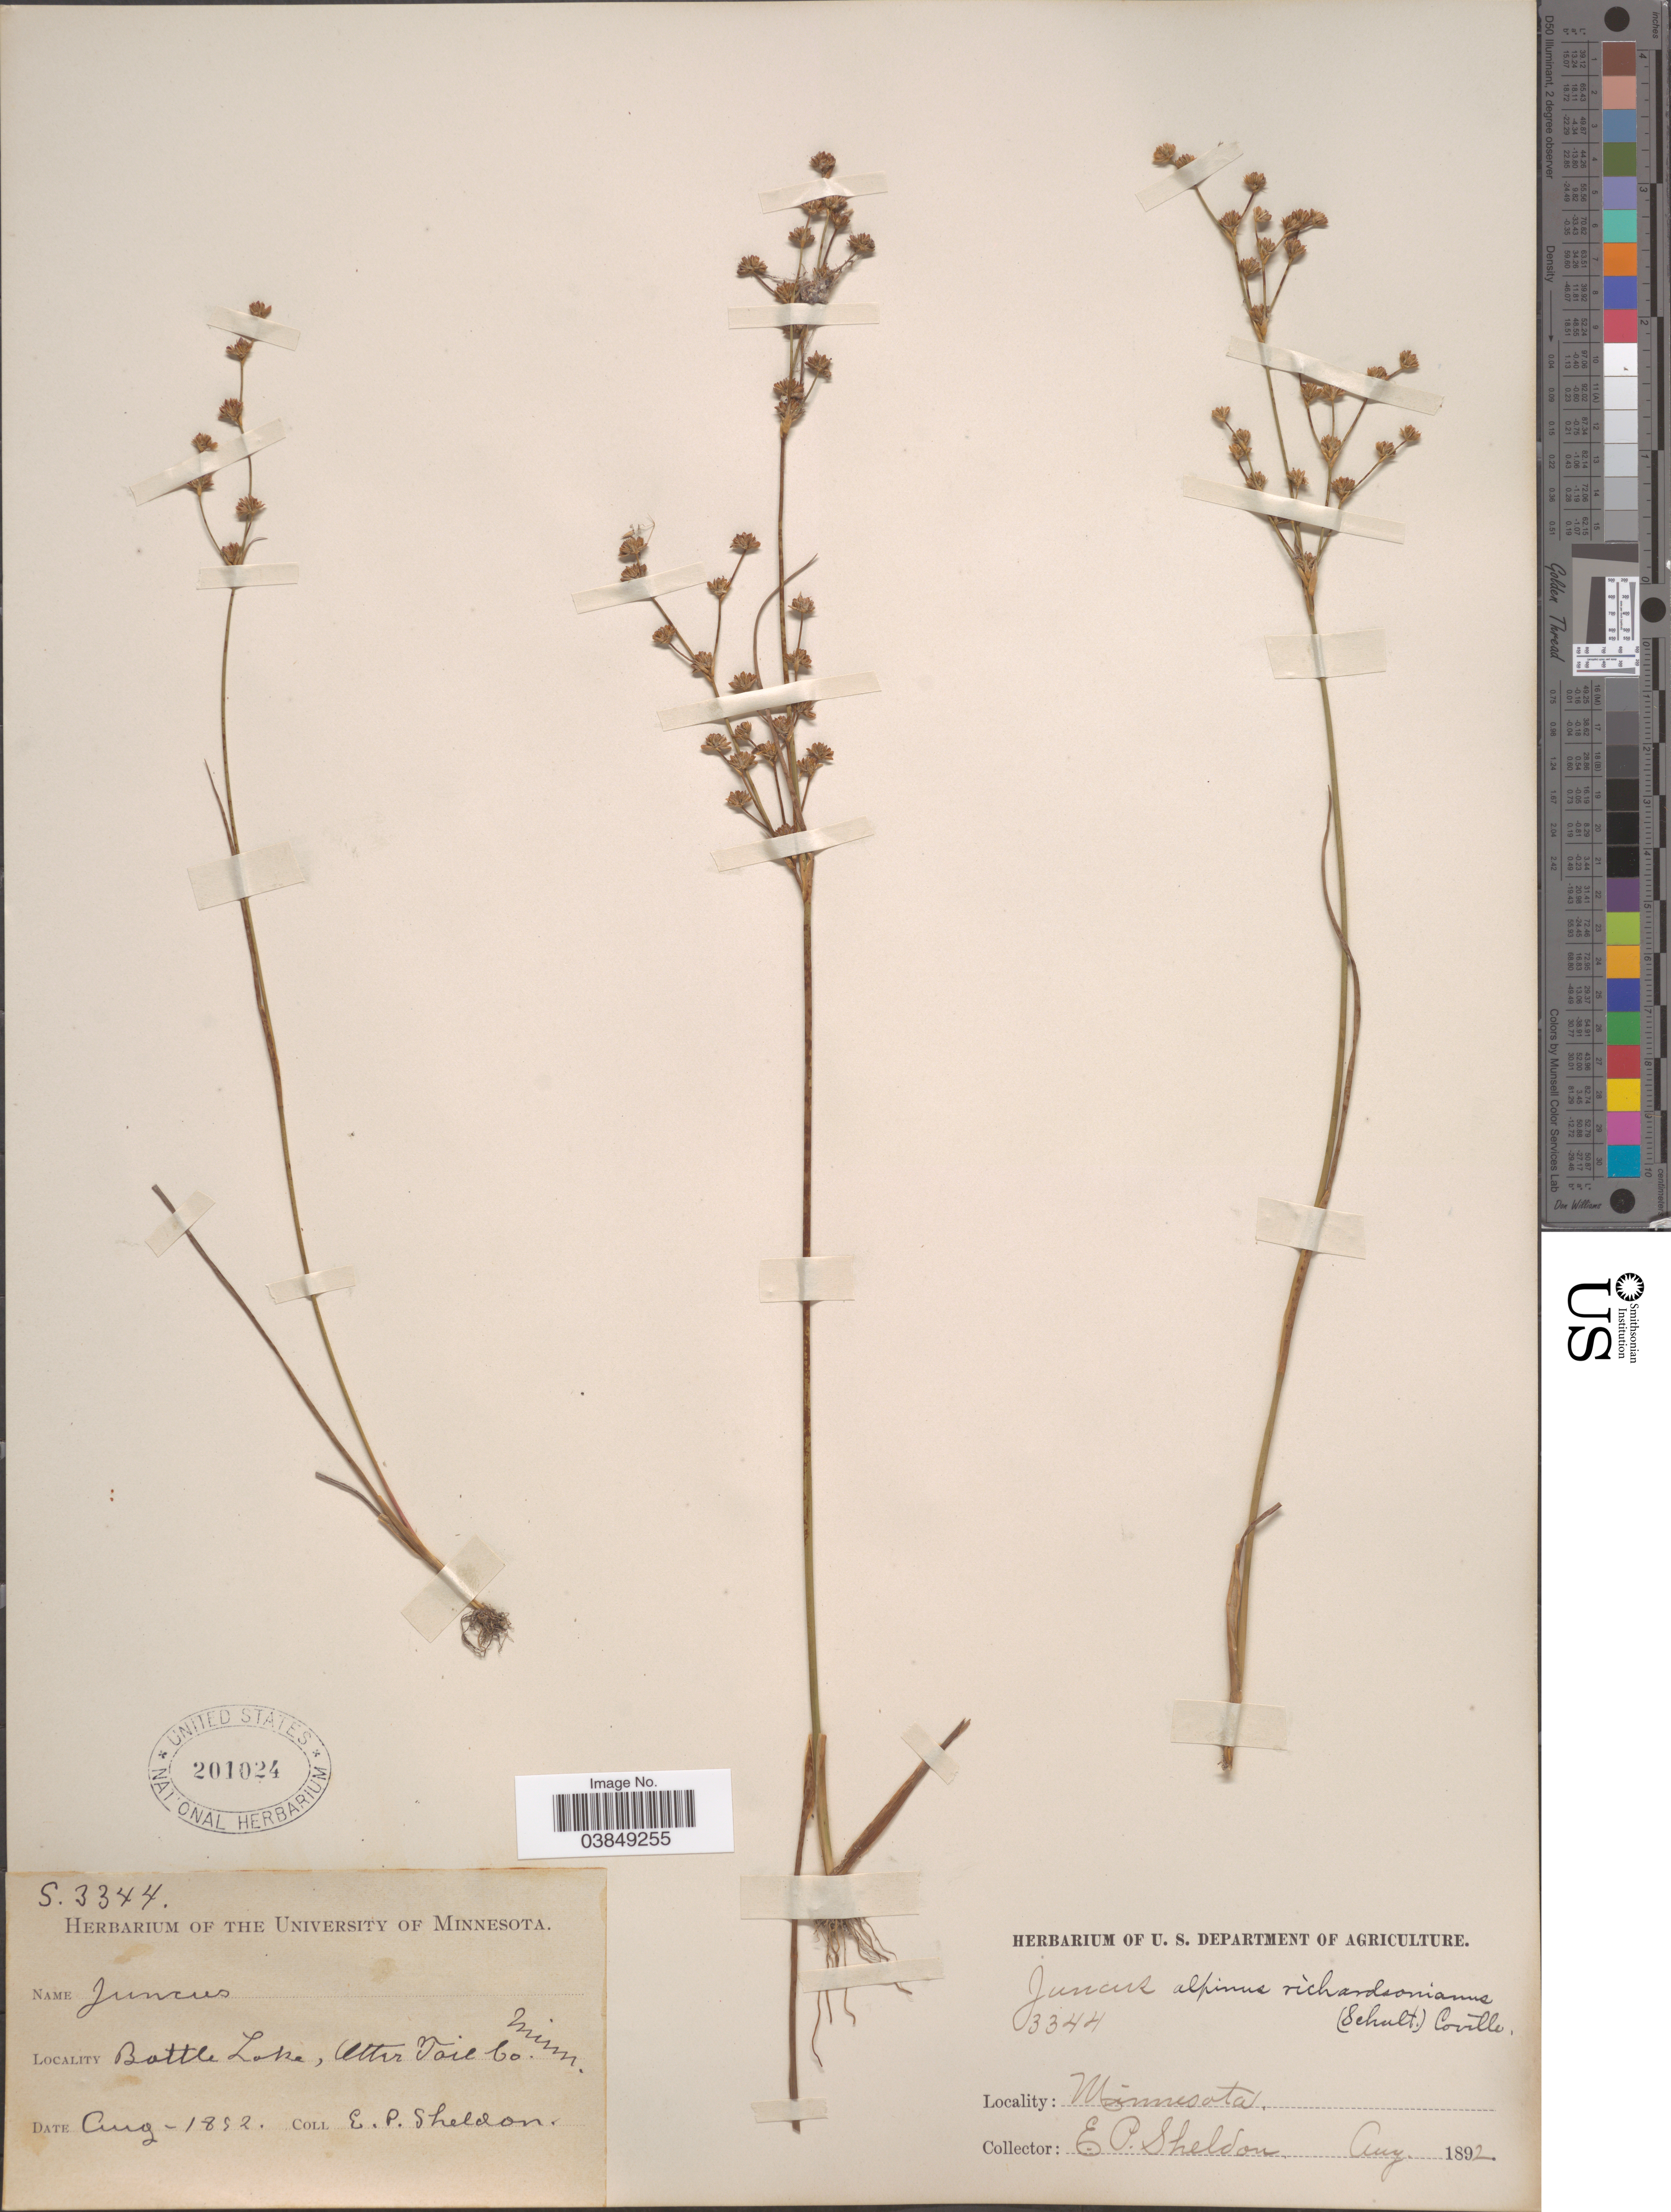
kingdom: Plantae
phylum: Tracheophyta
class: Liliopsida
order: Poales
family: Juncaceae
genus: Juncus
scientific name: Juncus rariflorus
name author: Hartm.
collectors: E. P. Sheldon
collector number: S3344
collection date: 1852-08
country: United States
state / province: Minnesota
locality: Battle Lake, Otter Tail Co.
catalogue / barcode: US 201024